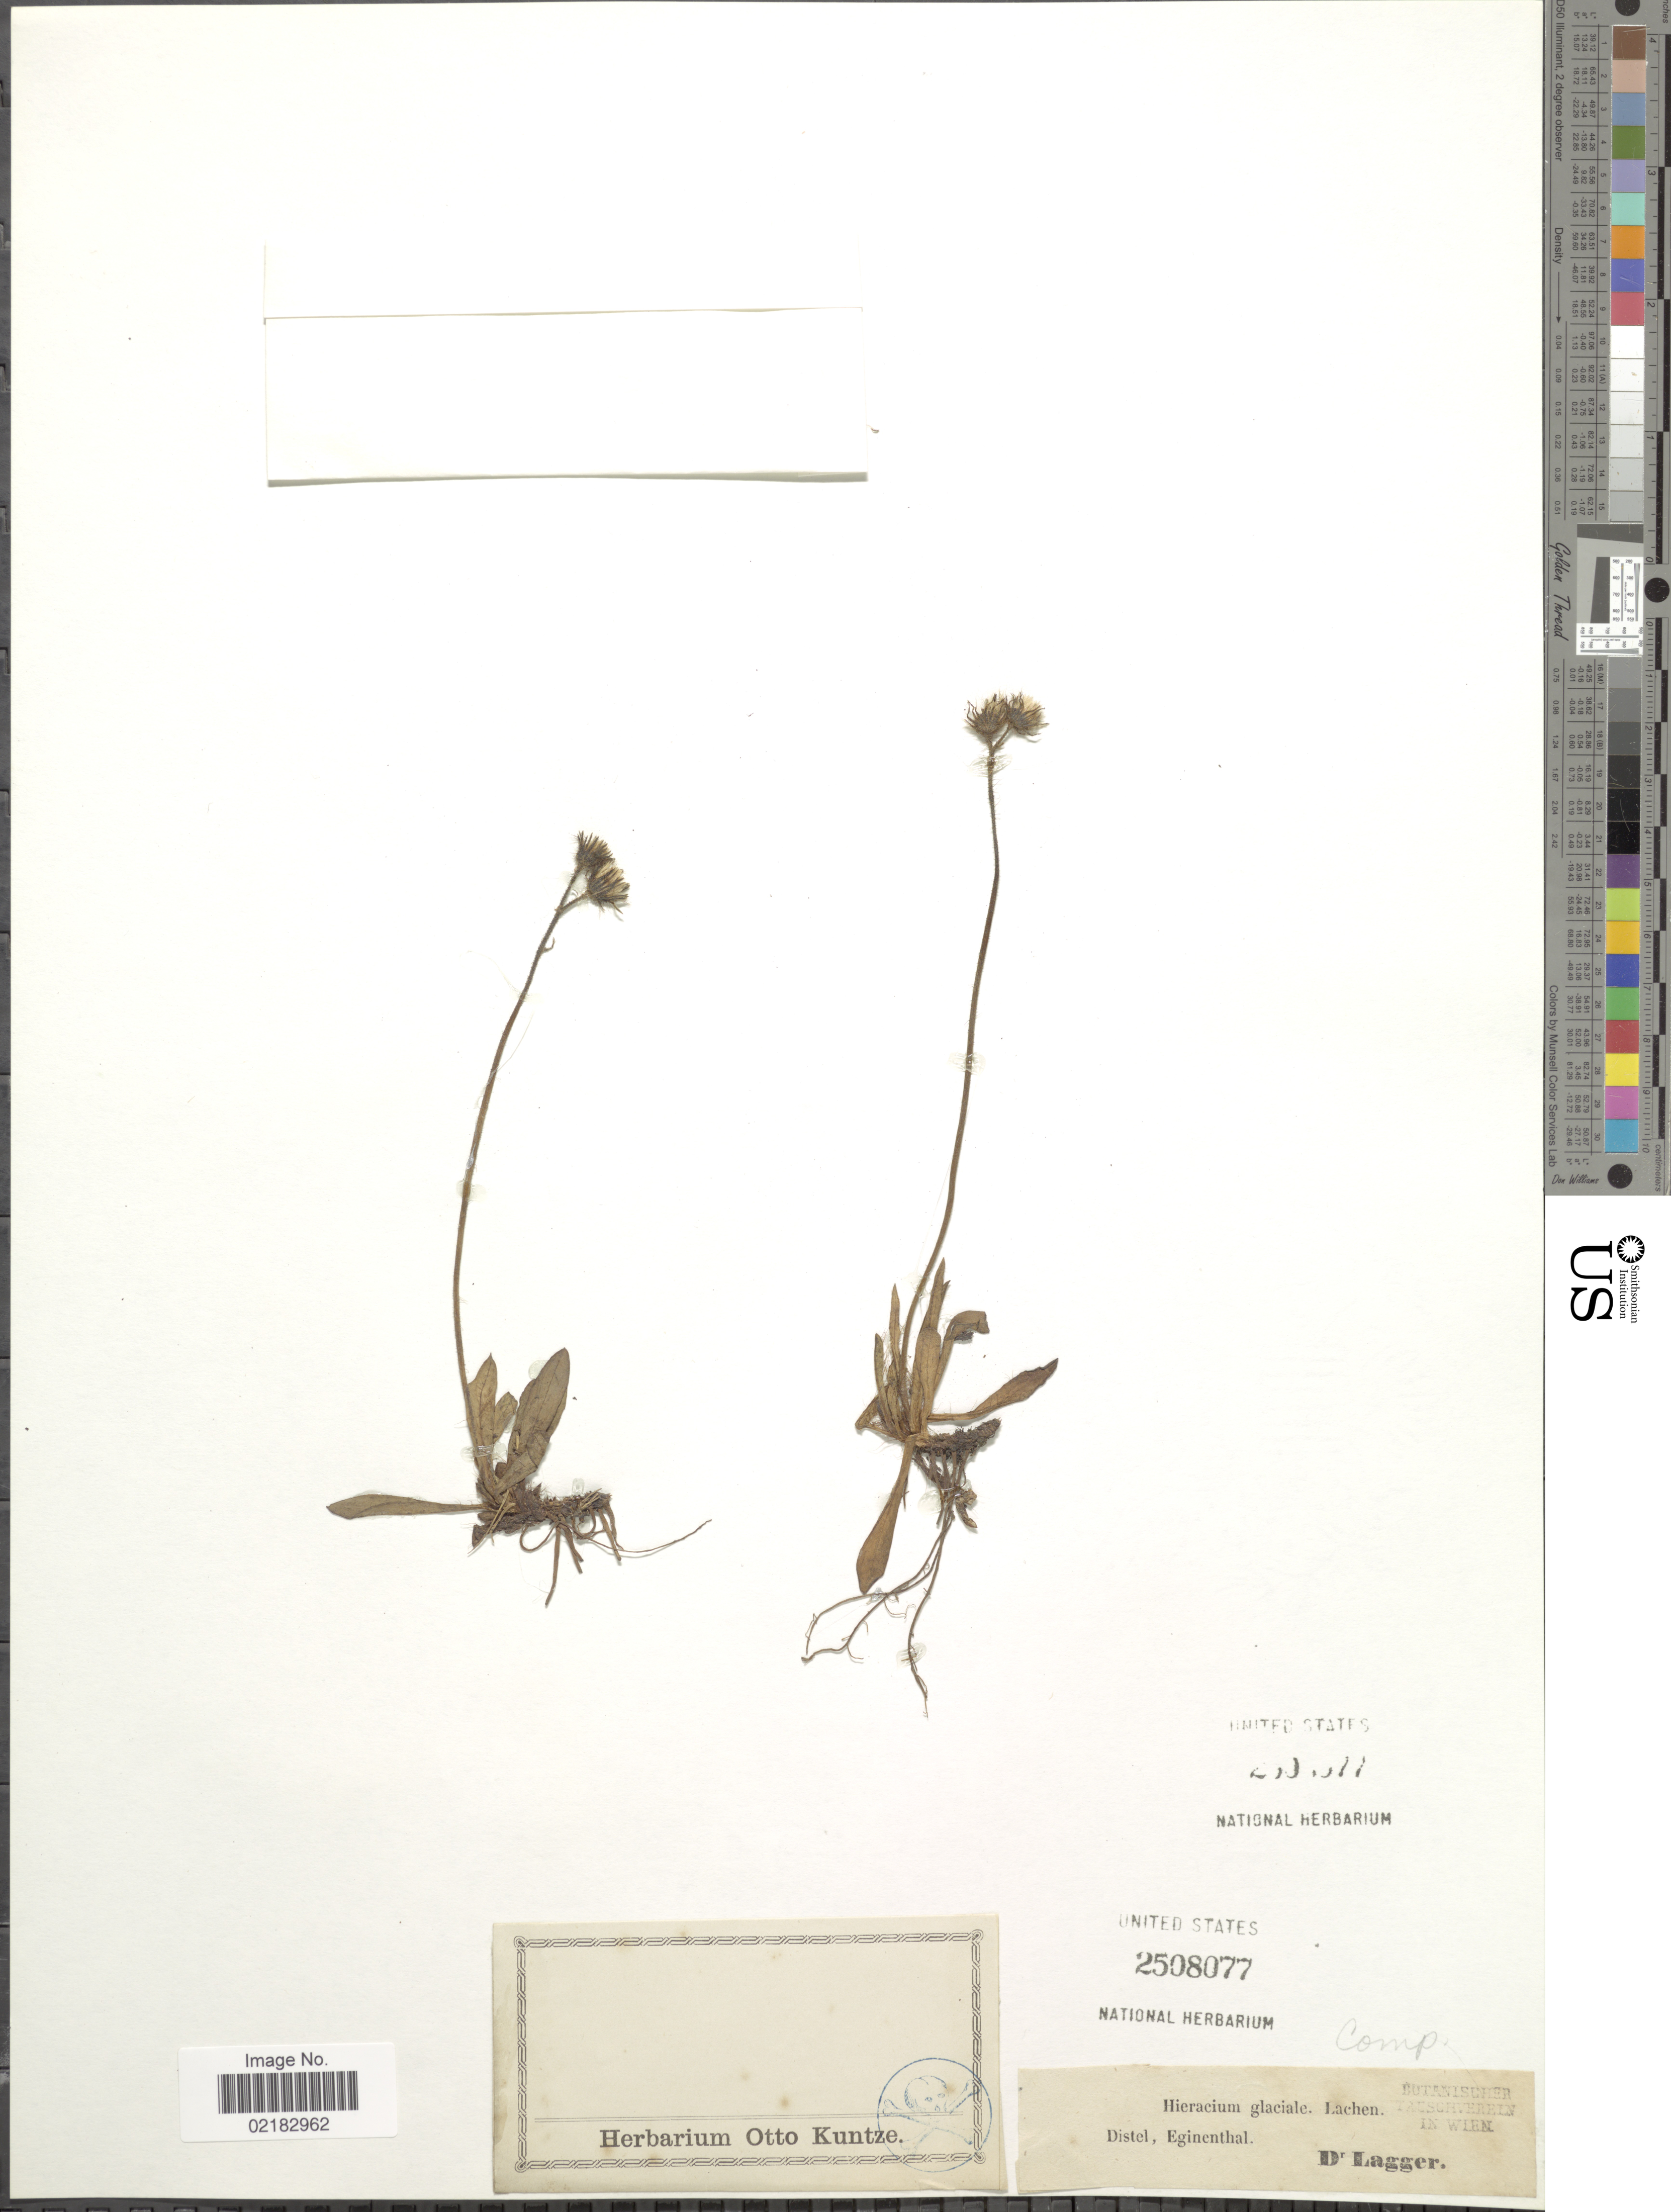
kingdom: Plantae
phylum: Tracheophyta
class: Magnoliopsida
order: Asterales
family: Asteraceae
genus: Hieracium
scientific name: Hieracium glaciale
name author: Reyn.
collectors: D. Lagger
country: Switzerland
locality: Distel, Eginenthal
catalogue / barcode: US 2508077